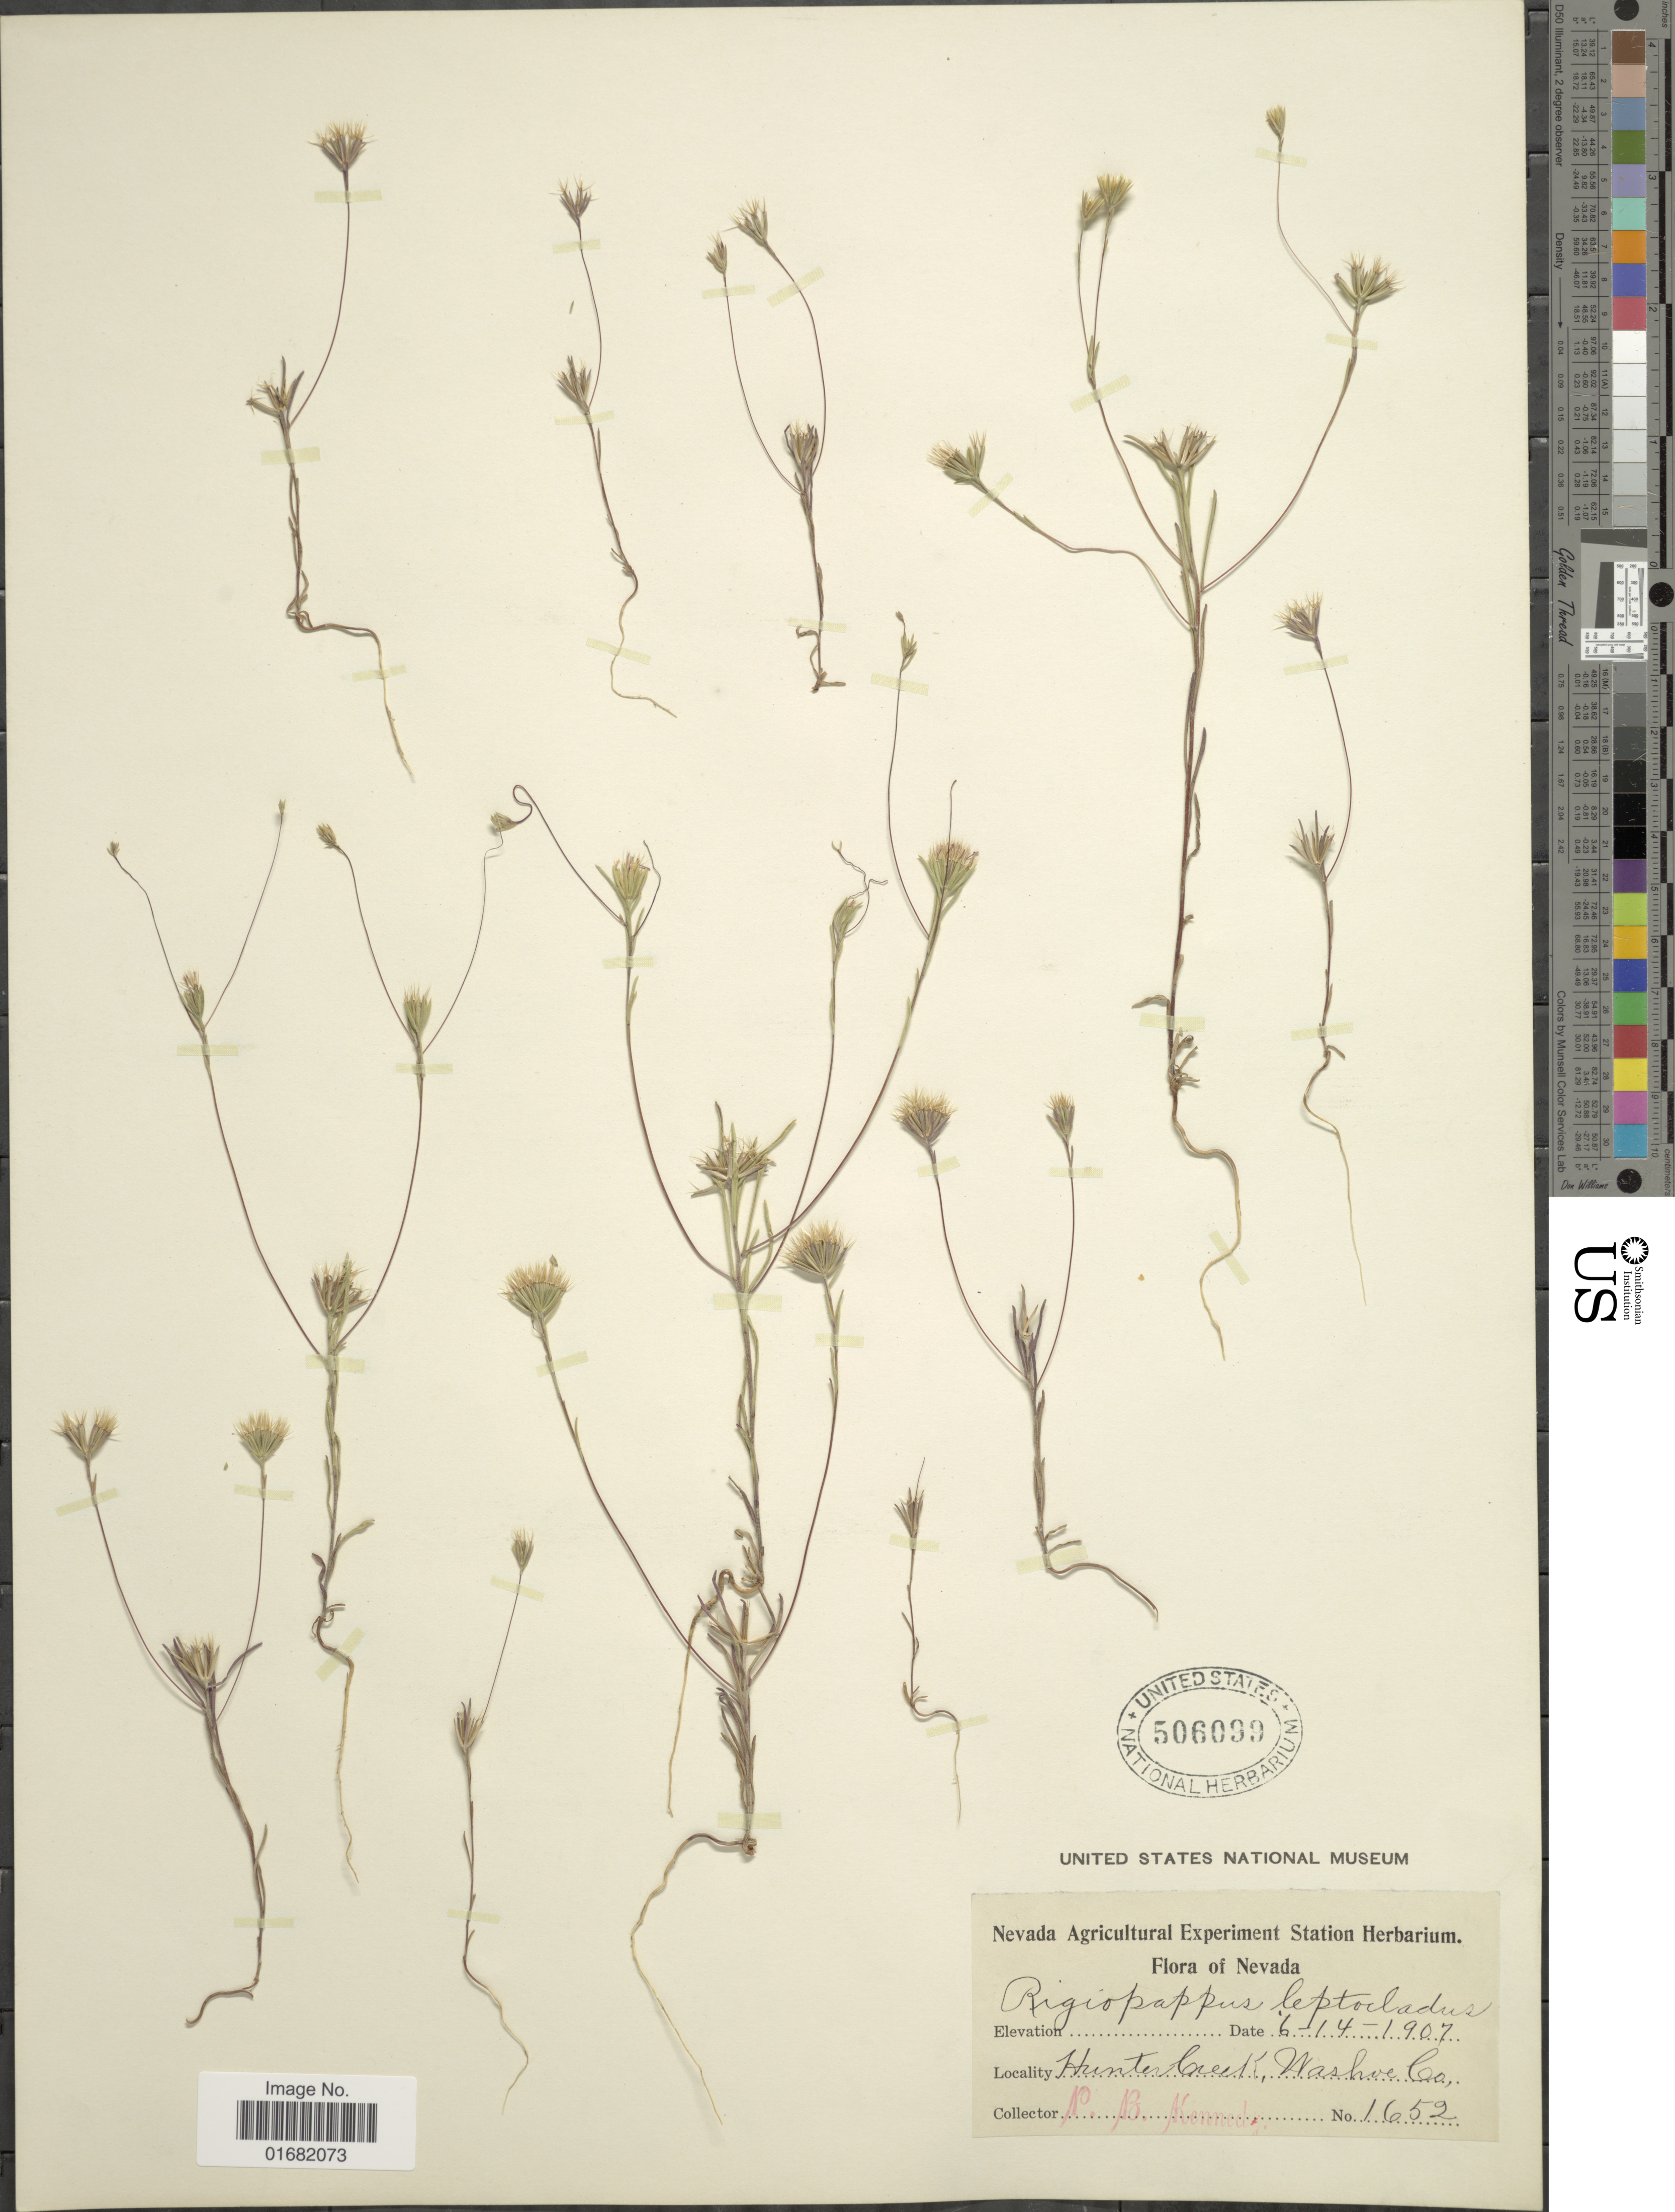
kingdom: Plantae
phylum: Tracheophyta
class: Magnoliopsida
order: Asterales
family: Asteraceae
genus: Rigiopappus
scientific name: Rigiopappus leptocladus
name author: A. Gray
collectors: P. B. Kennedy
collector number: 1652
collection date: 1907-06-14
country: United States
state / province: Nevada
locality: Hunter Creek, Washoe Co.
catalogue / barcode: US 506099